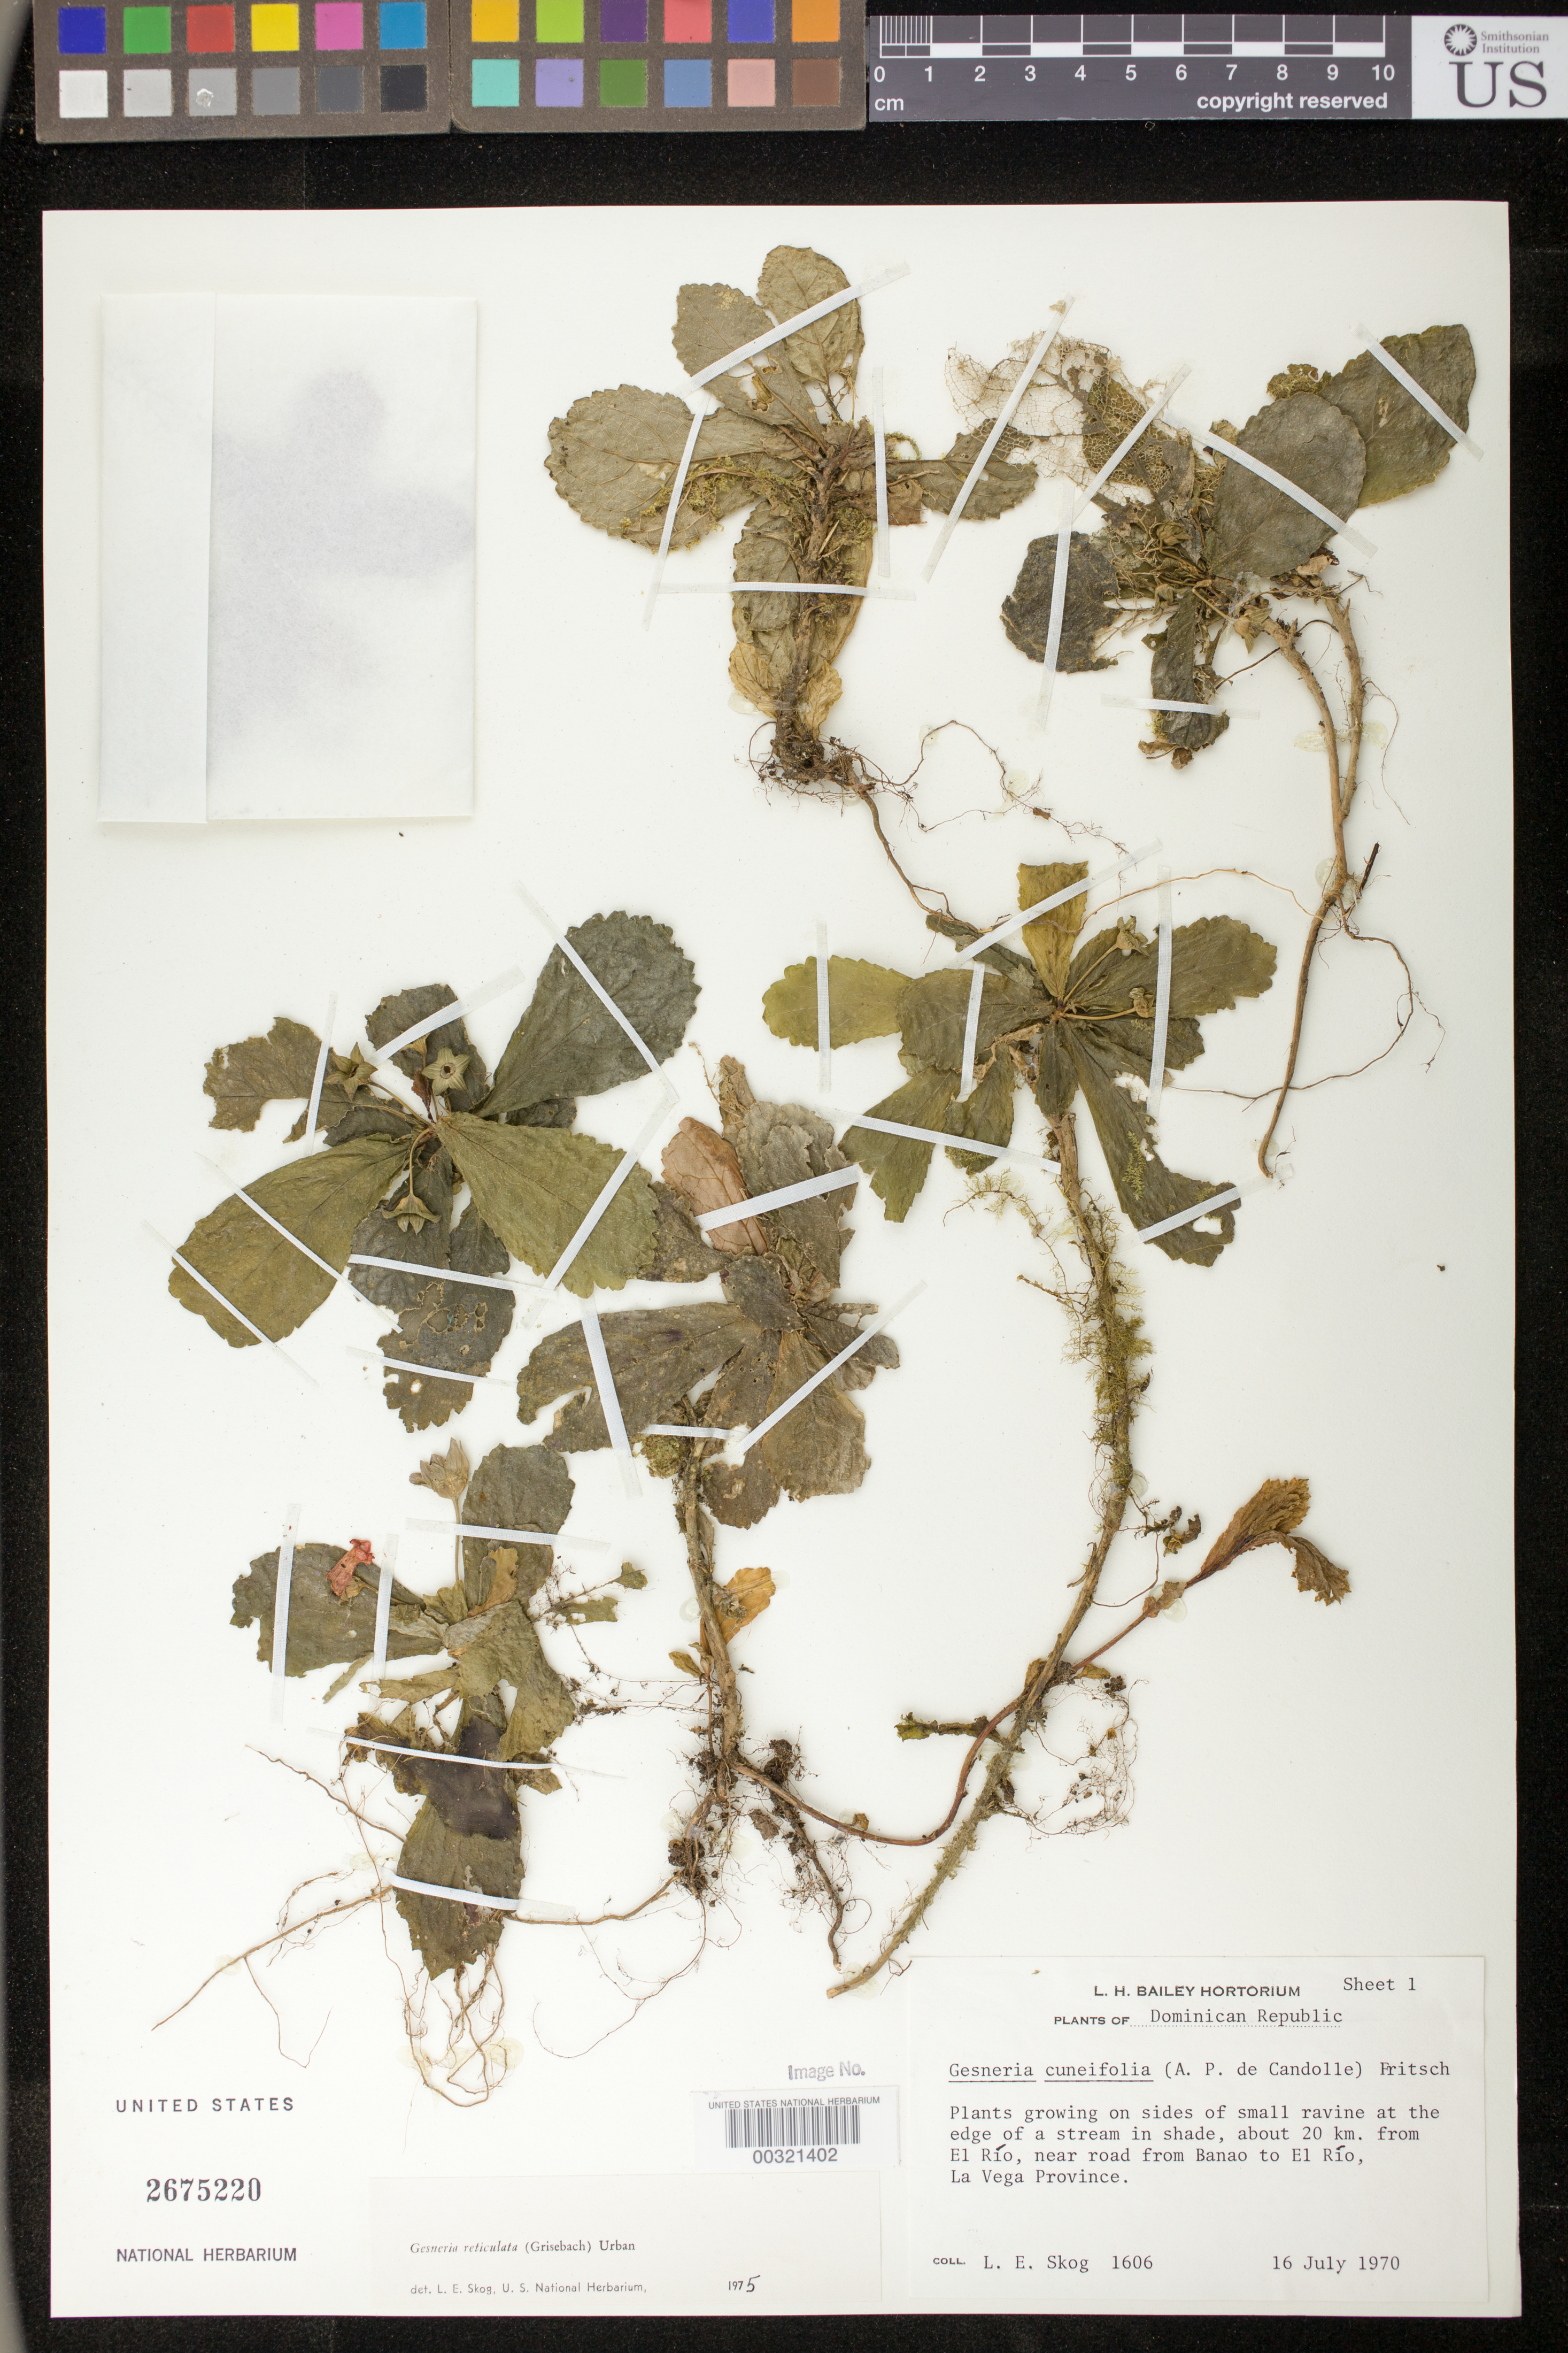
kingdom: Plantae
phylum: Tracheophyta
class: Magnoliopsida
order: Lamiales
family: Gesneriaceae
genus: Gesneria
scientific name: Gesneria reticulata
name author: (Griseb.) Urb.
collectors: L. E. Skog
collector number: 1606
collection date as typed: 16 Jul 1970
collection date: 1970-07-16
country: Dominican Republic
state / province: La Vega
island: Hispaniola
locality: About 20 km from El Rio, near road from Banao to El Rio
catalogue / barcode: US 2675220